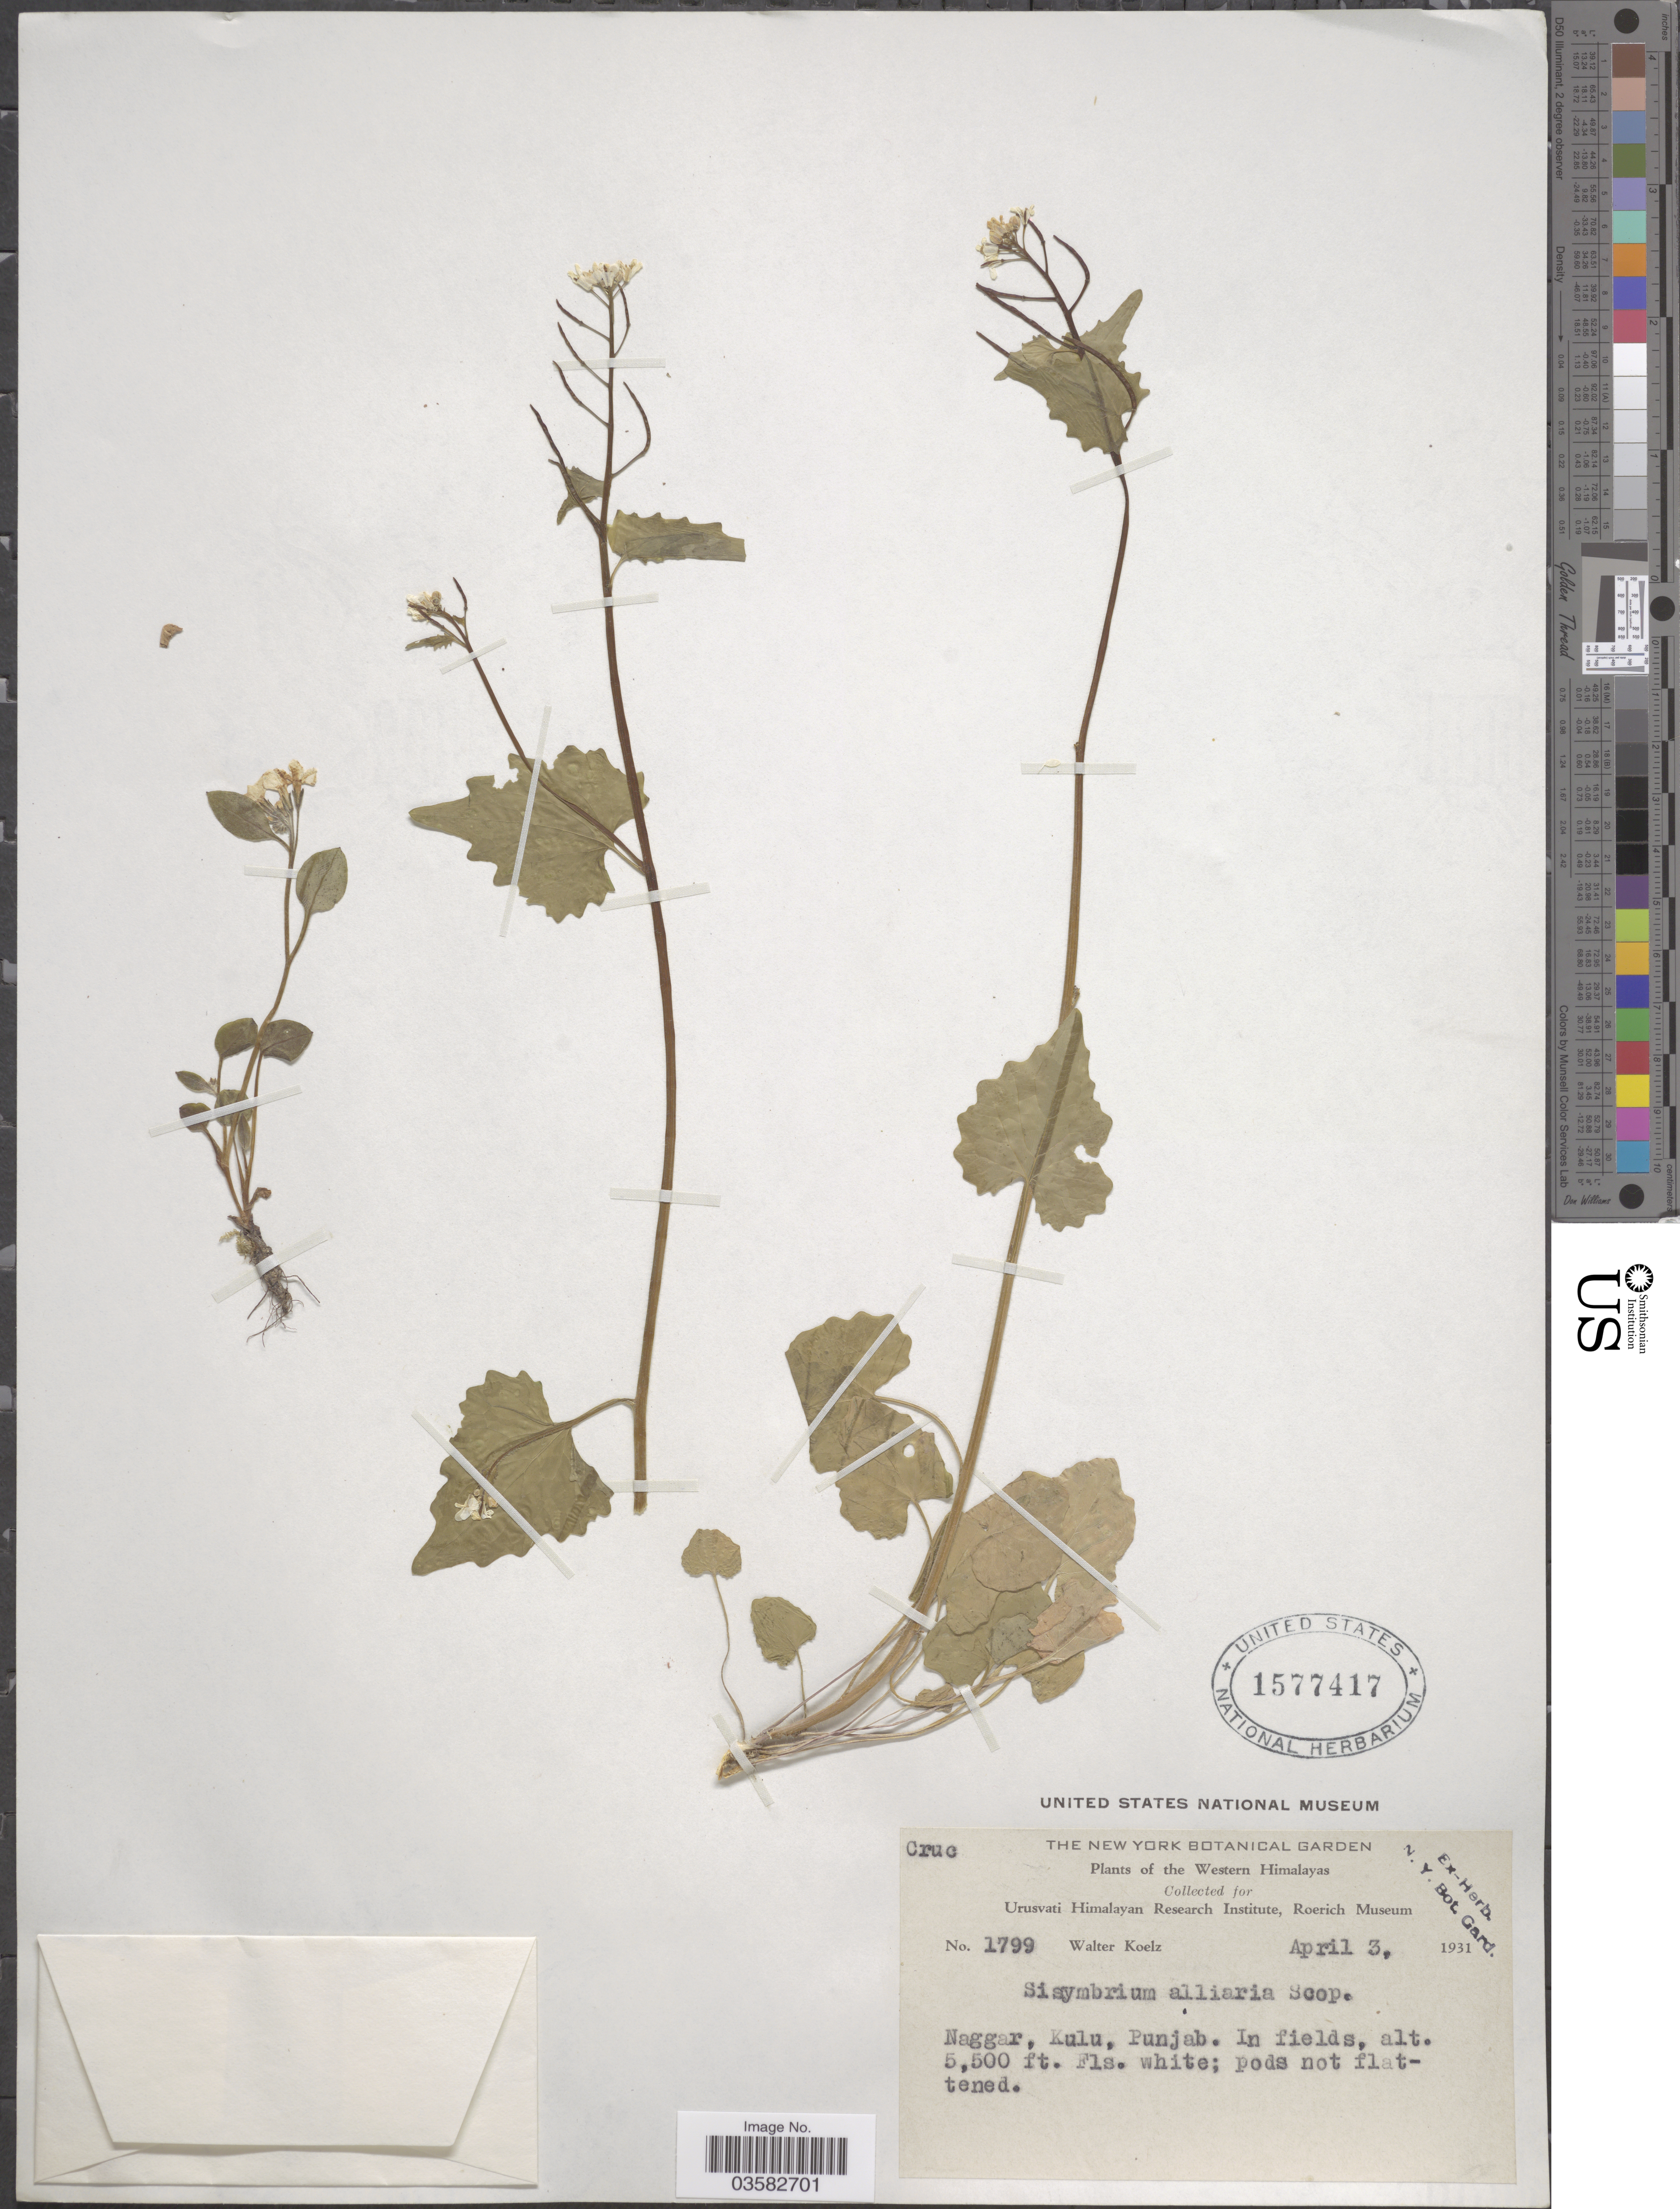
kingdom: Plantae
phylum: Tracheophyta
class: Magnoliopsida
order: Brassicales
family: Brassicaceae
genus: Alliaria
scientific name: Alliaria petiolata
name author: (M. Bieb.) Cavara & Grande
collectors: W. N. Koelz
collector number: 1799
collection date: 1931-04-03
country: India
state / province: Punjab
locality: Western Himalayas. Naggar, Kulu, Punjab.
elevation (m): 1676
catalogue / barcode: US 1577417